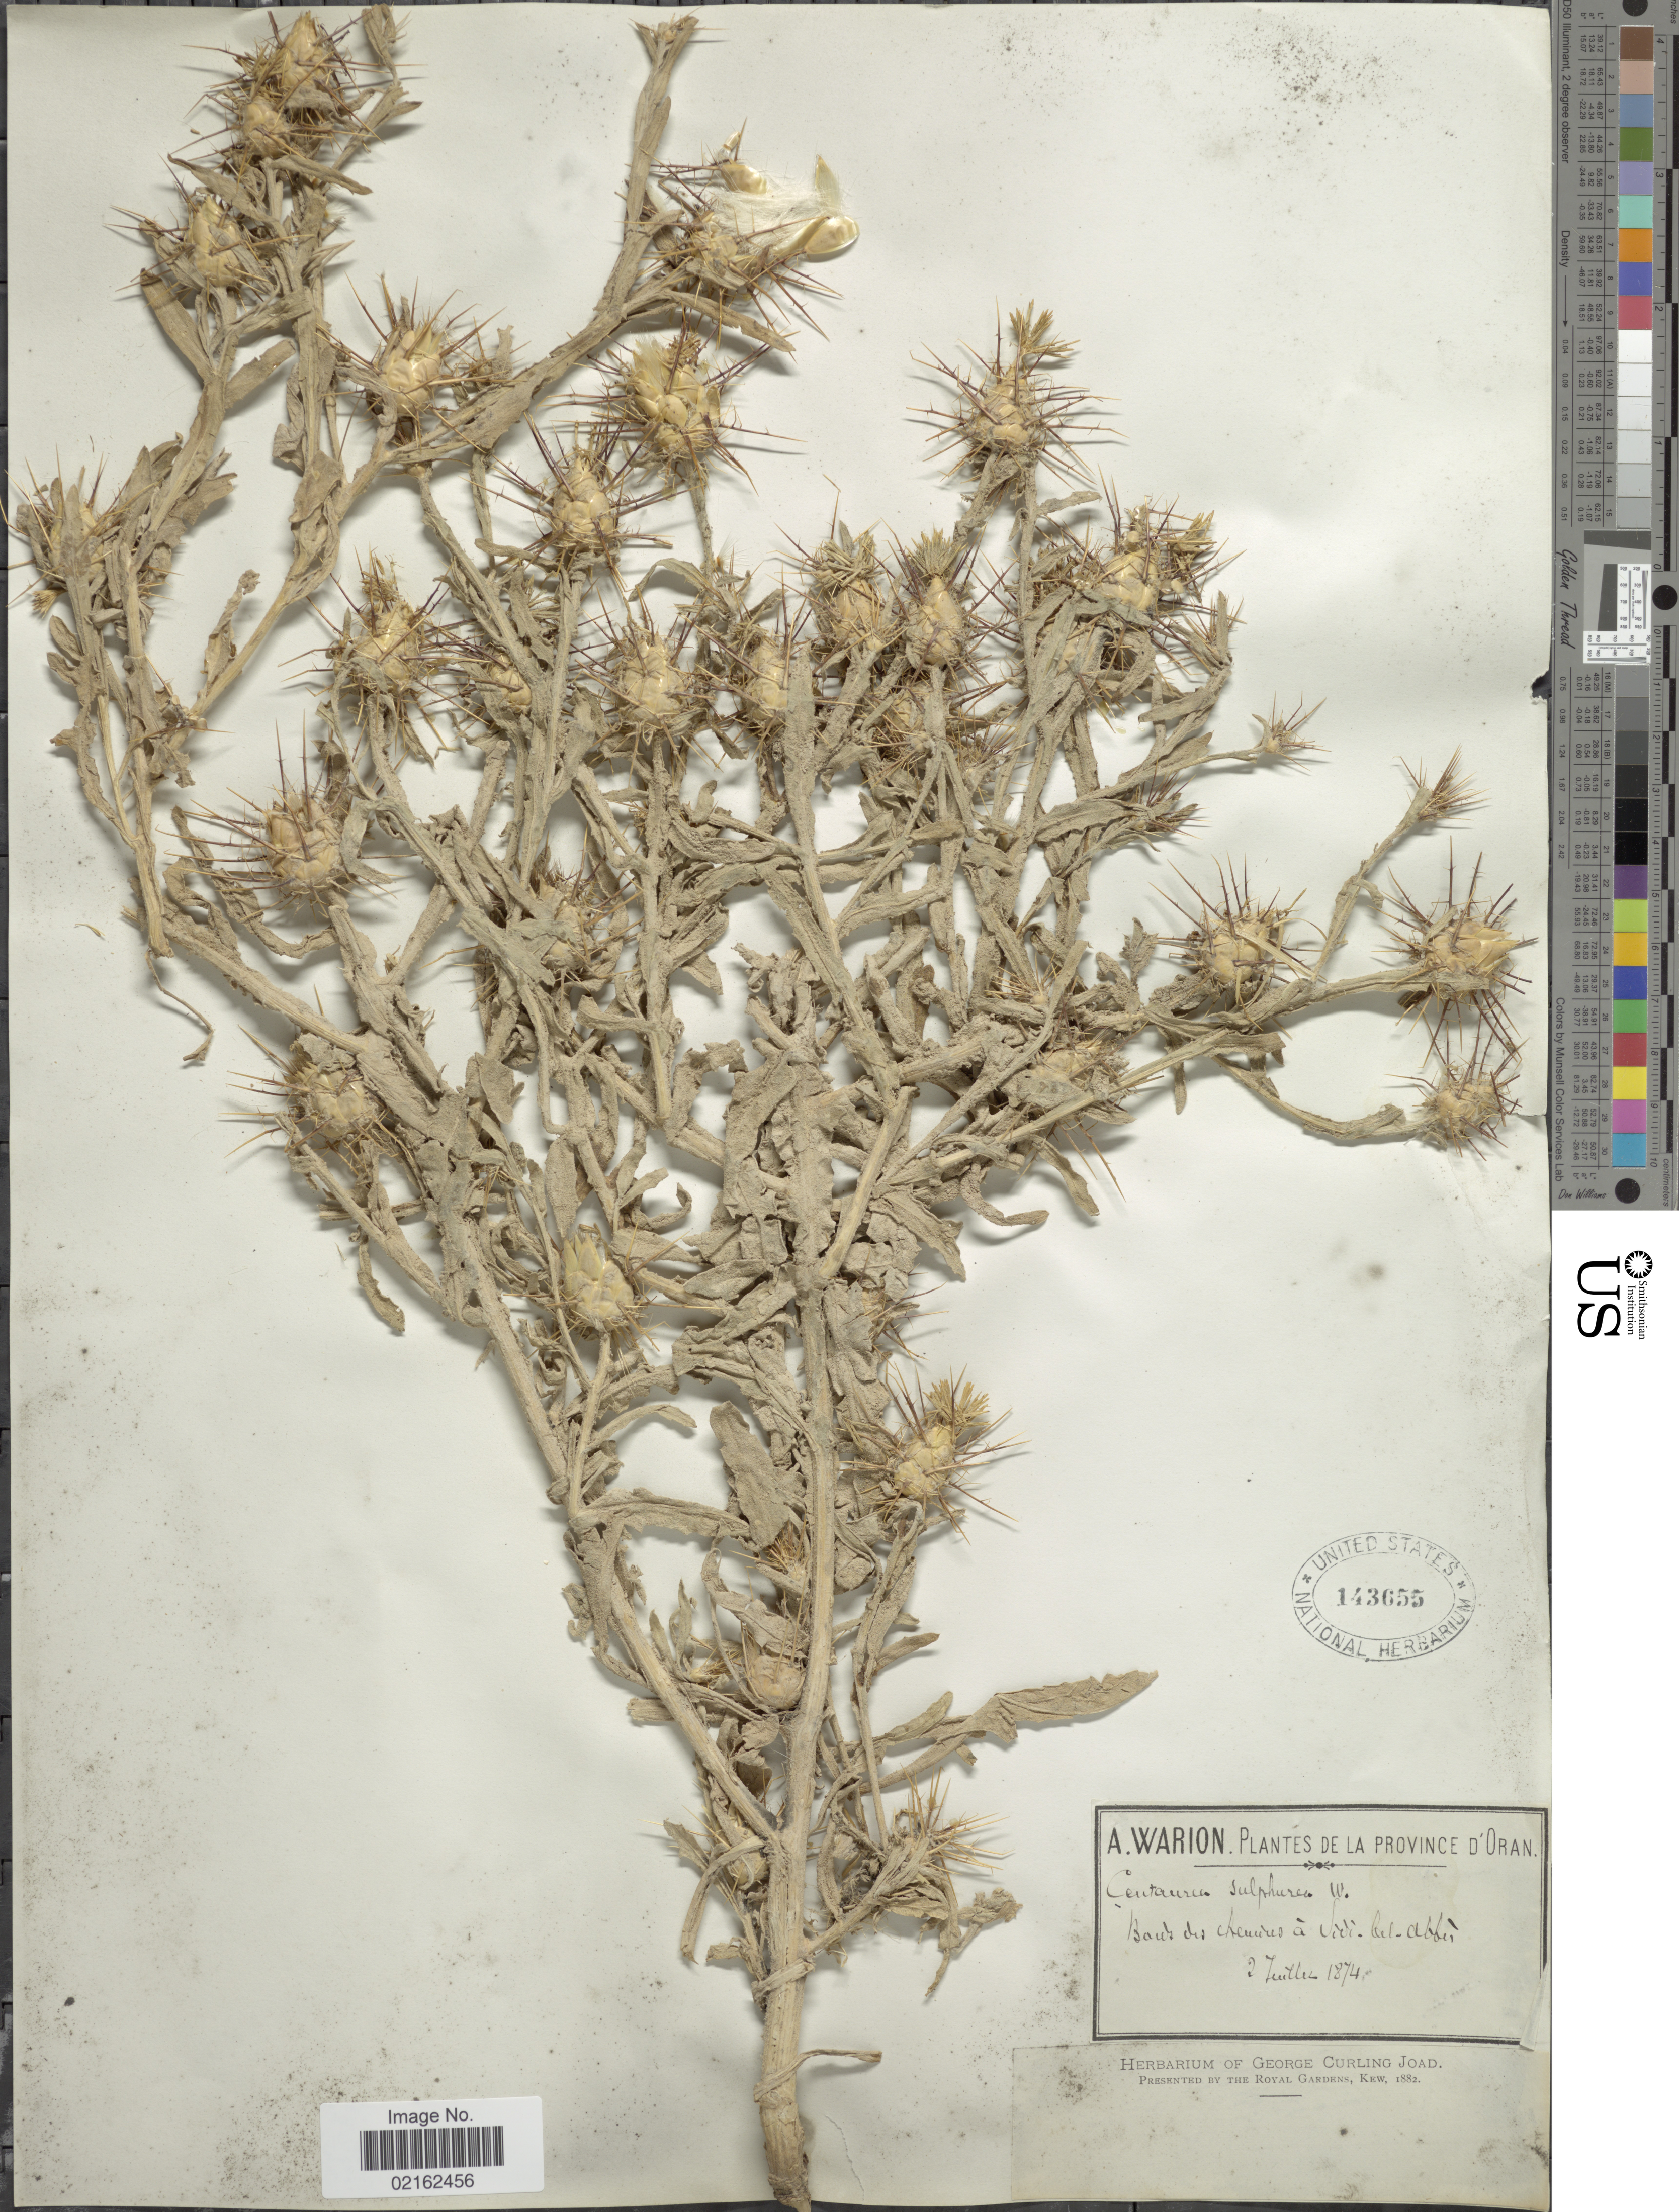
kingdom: Plantae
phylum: Tracheophyta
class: Magnoliopsida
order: Asterales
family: Asteraceae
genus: Centaurea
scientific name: Centaurea sulphurea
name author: Willd.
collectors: A. Warion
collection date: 1874-07-02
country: Algeria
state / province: Oran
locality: Bords des champs a Sidi-bei-Abbes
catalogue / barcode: US 143655